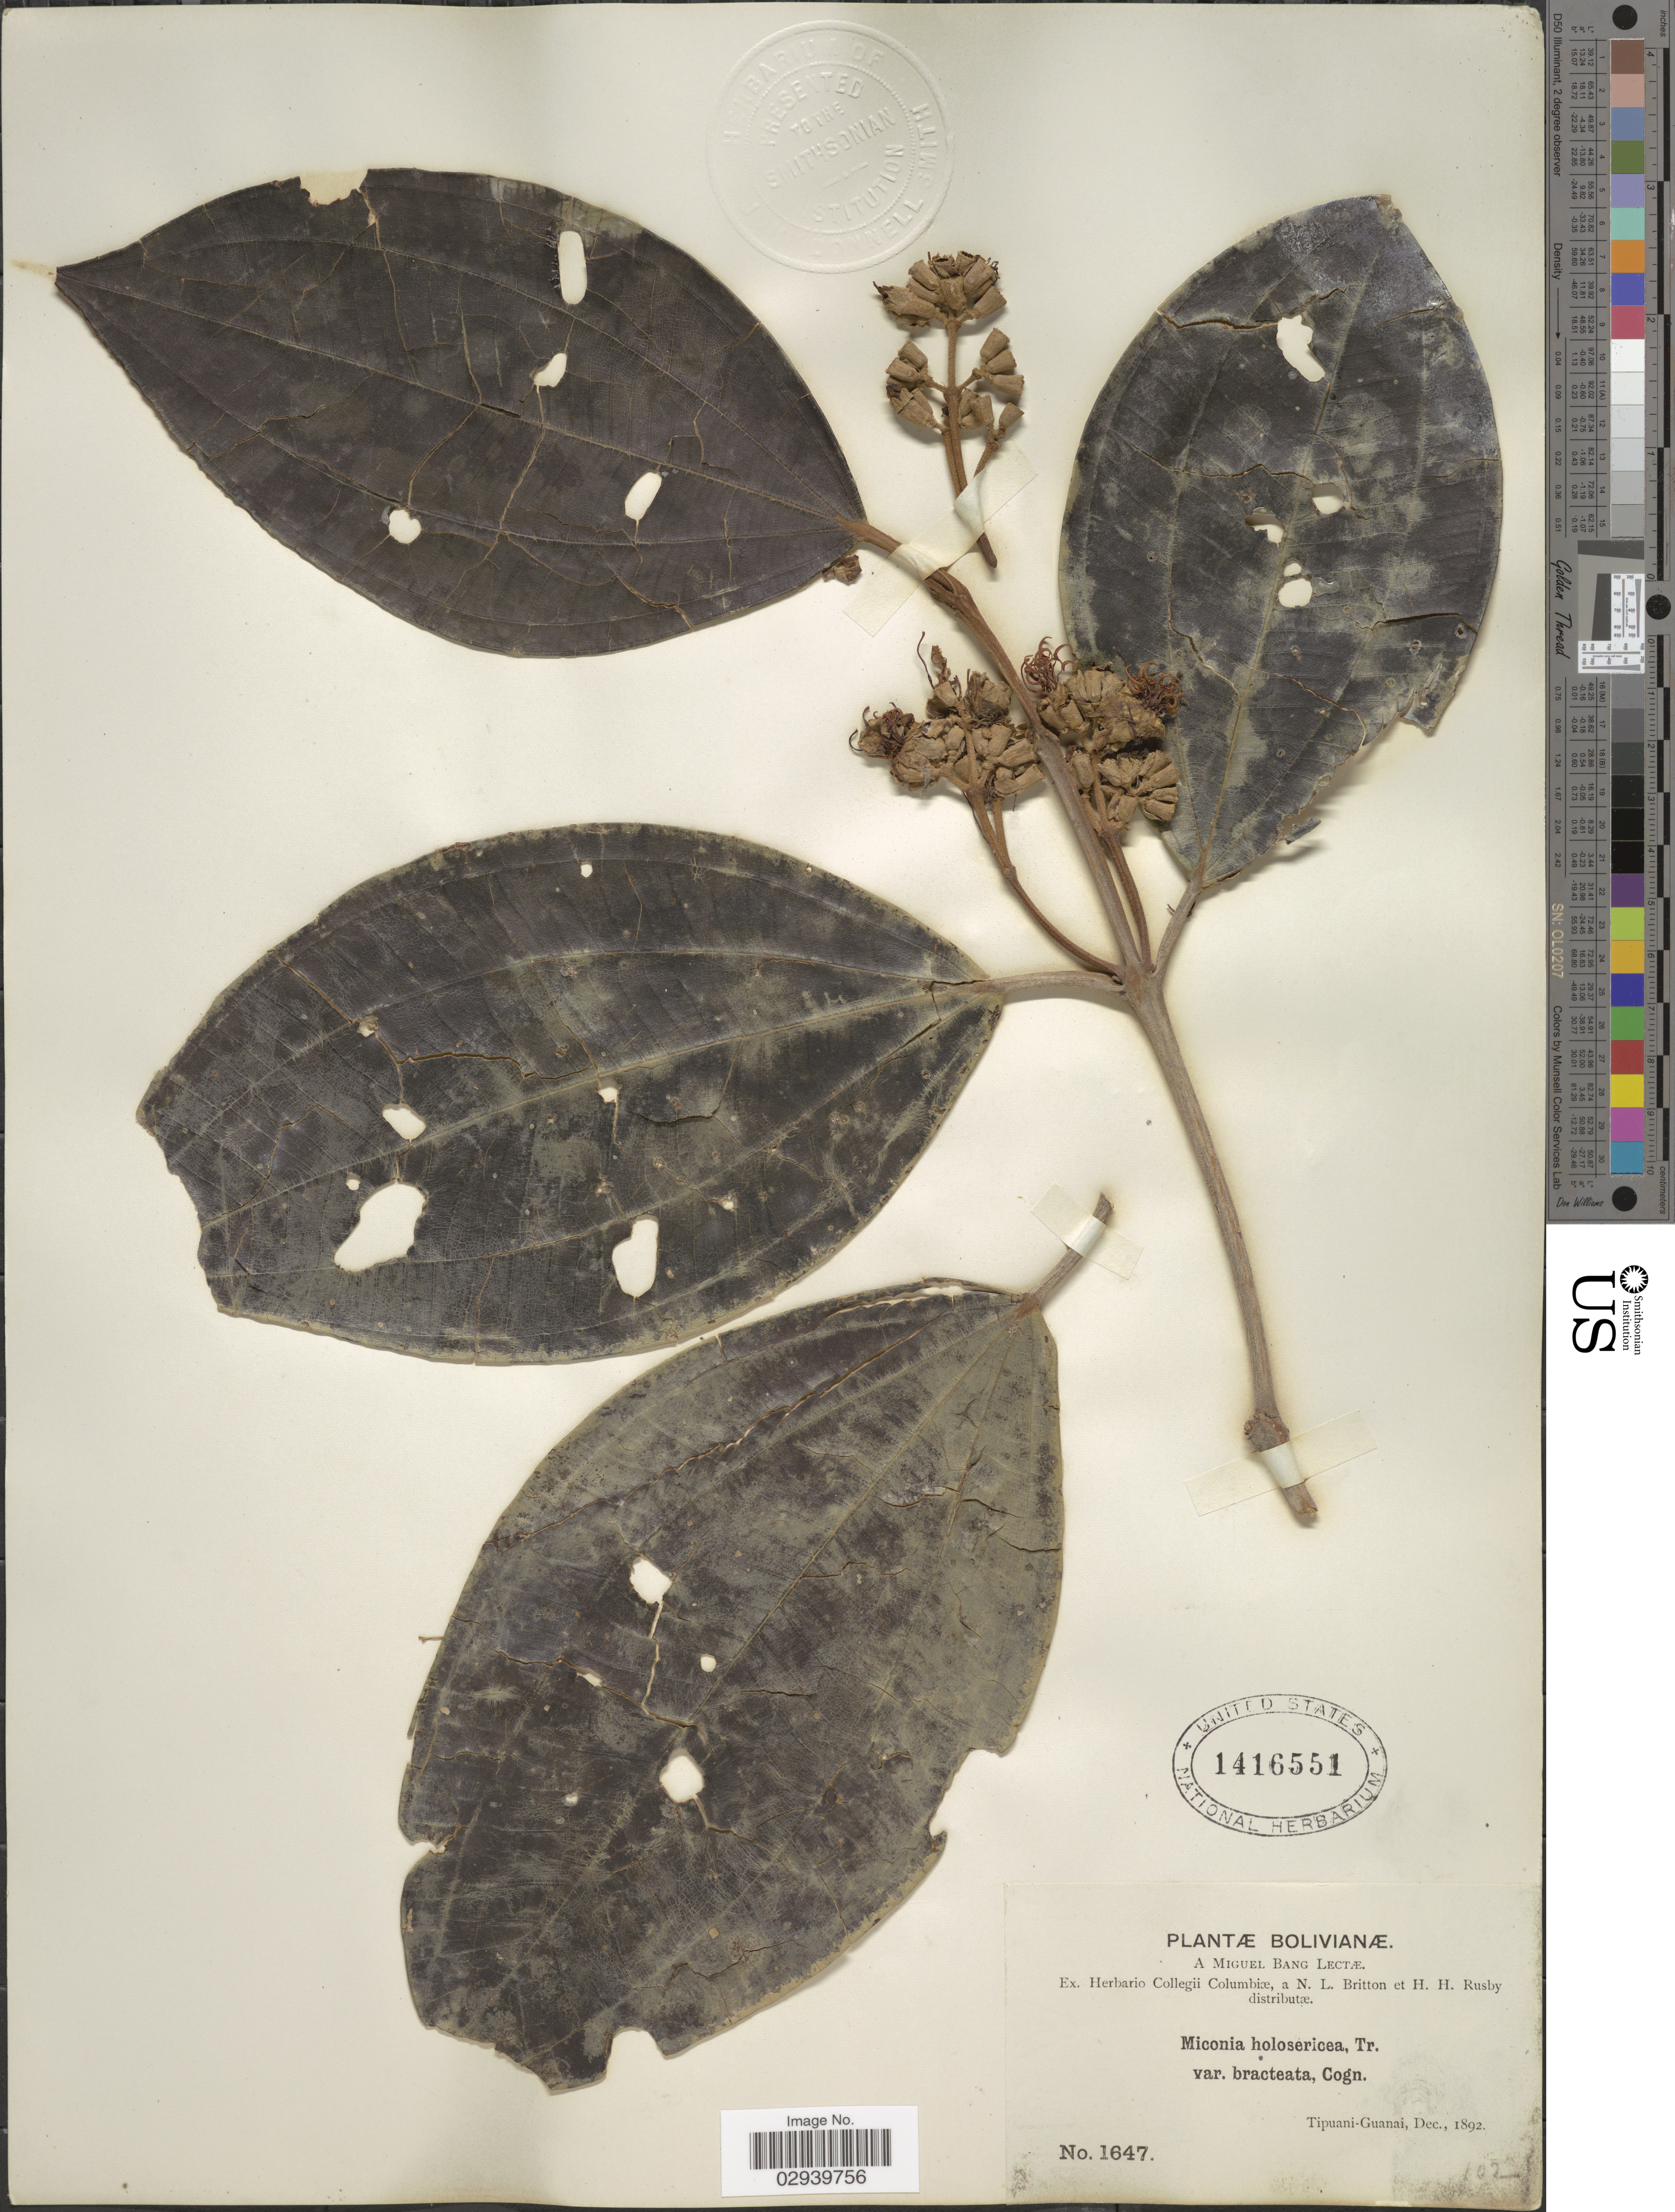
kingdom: Plantae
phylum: Tracheophyta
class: Magnoliopsida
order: Myrtales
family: Melastomataceae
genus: Miconia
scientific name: Miconia holesericea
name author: (L.) DC.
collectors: M. Bang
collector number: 1647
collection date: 1892-12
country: Bolivia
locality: Tipuani-Guanai.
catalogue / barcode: US 1416551